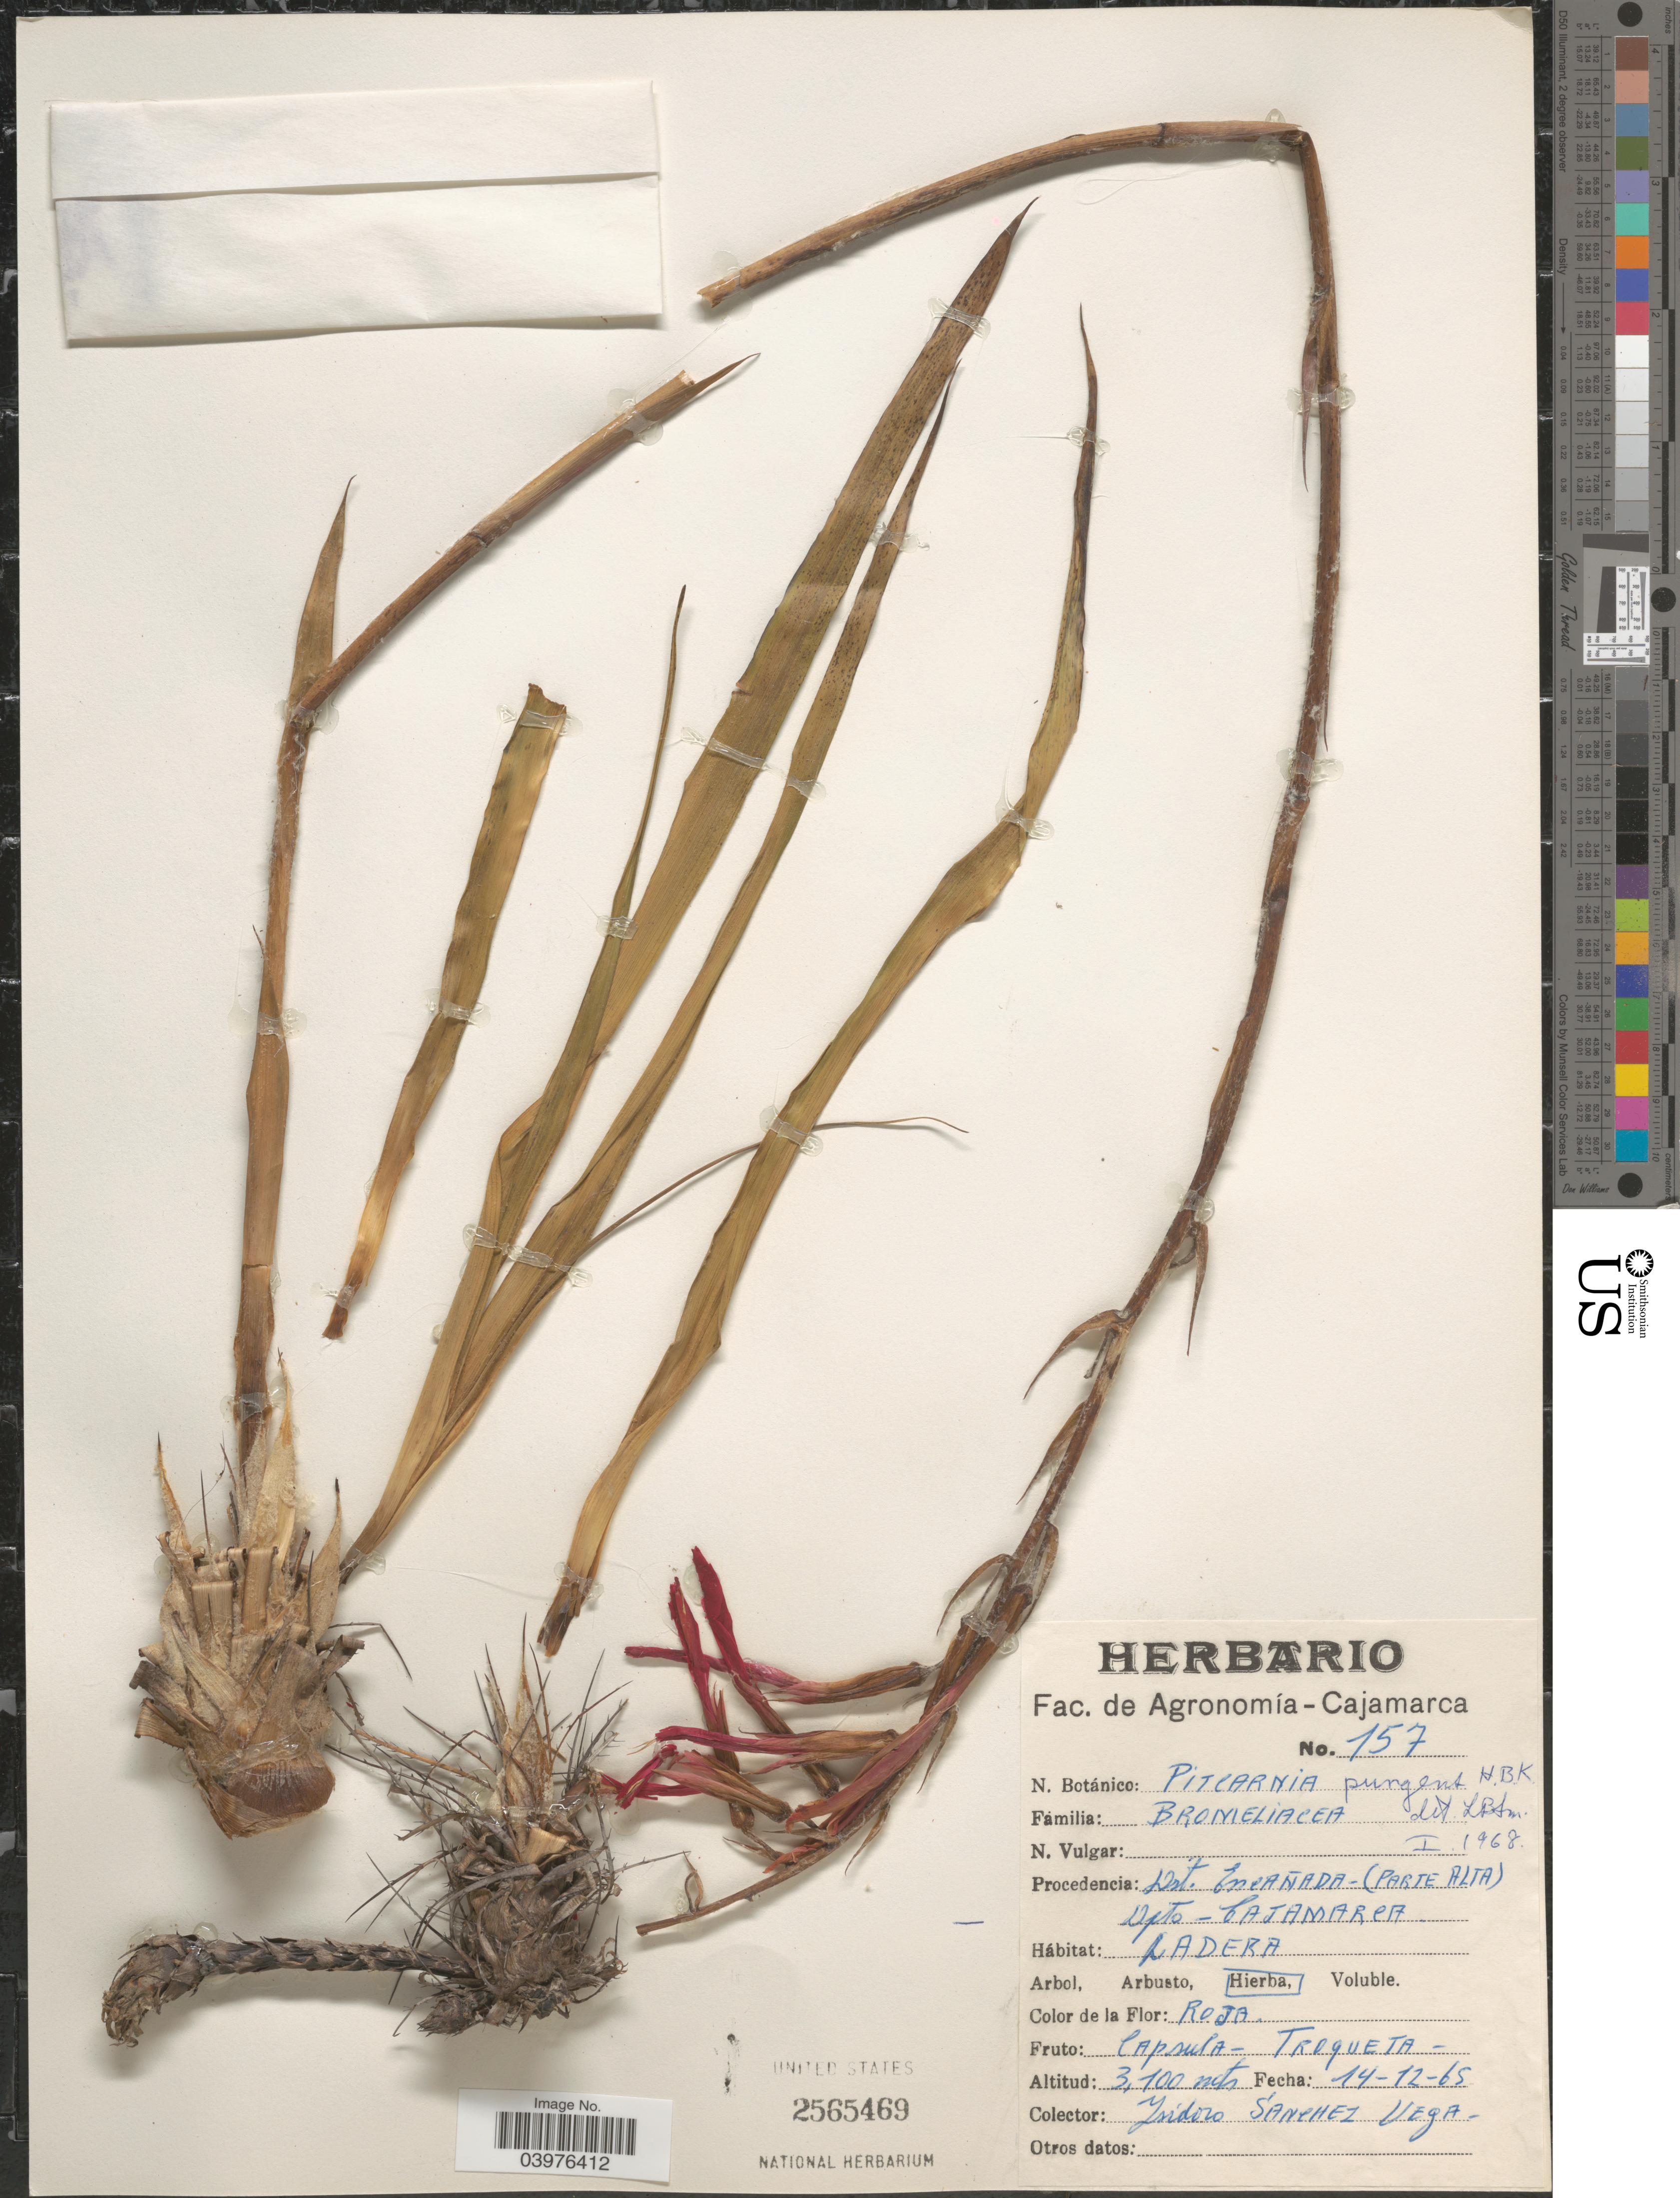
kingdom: Plantae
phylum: Tracheophyta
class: Liliopsida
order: Poales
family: Bromeliaceae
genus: Pitcairnia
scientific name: Pitcairnia pungens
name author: Kunth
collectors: I. Sánchez Vega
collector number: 157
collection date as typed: Transcribed d/m/y: 14/12/65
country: Peru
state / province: Cajamarca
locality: Dit. Encañada. (Parte Alta). Dpto. Cajamarca.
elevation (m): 3100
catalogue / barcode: US 2565469